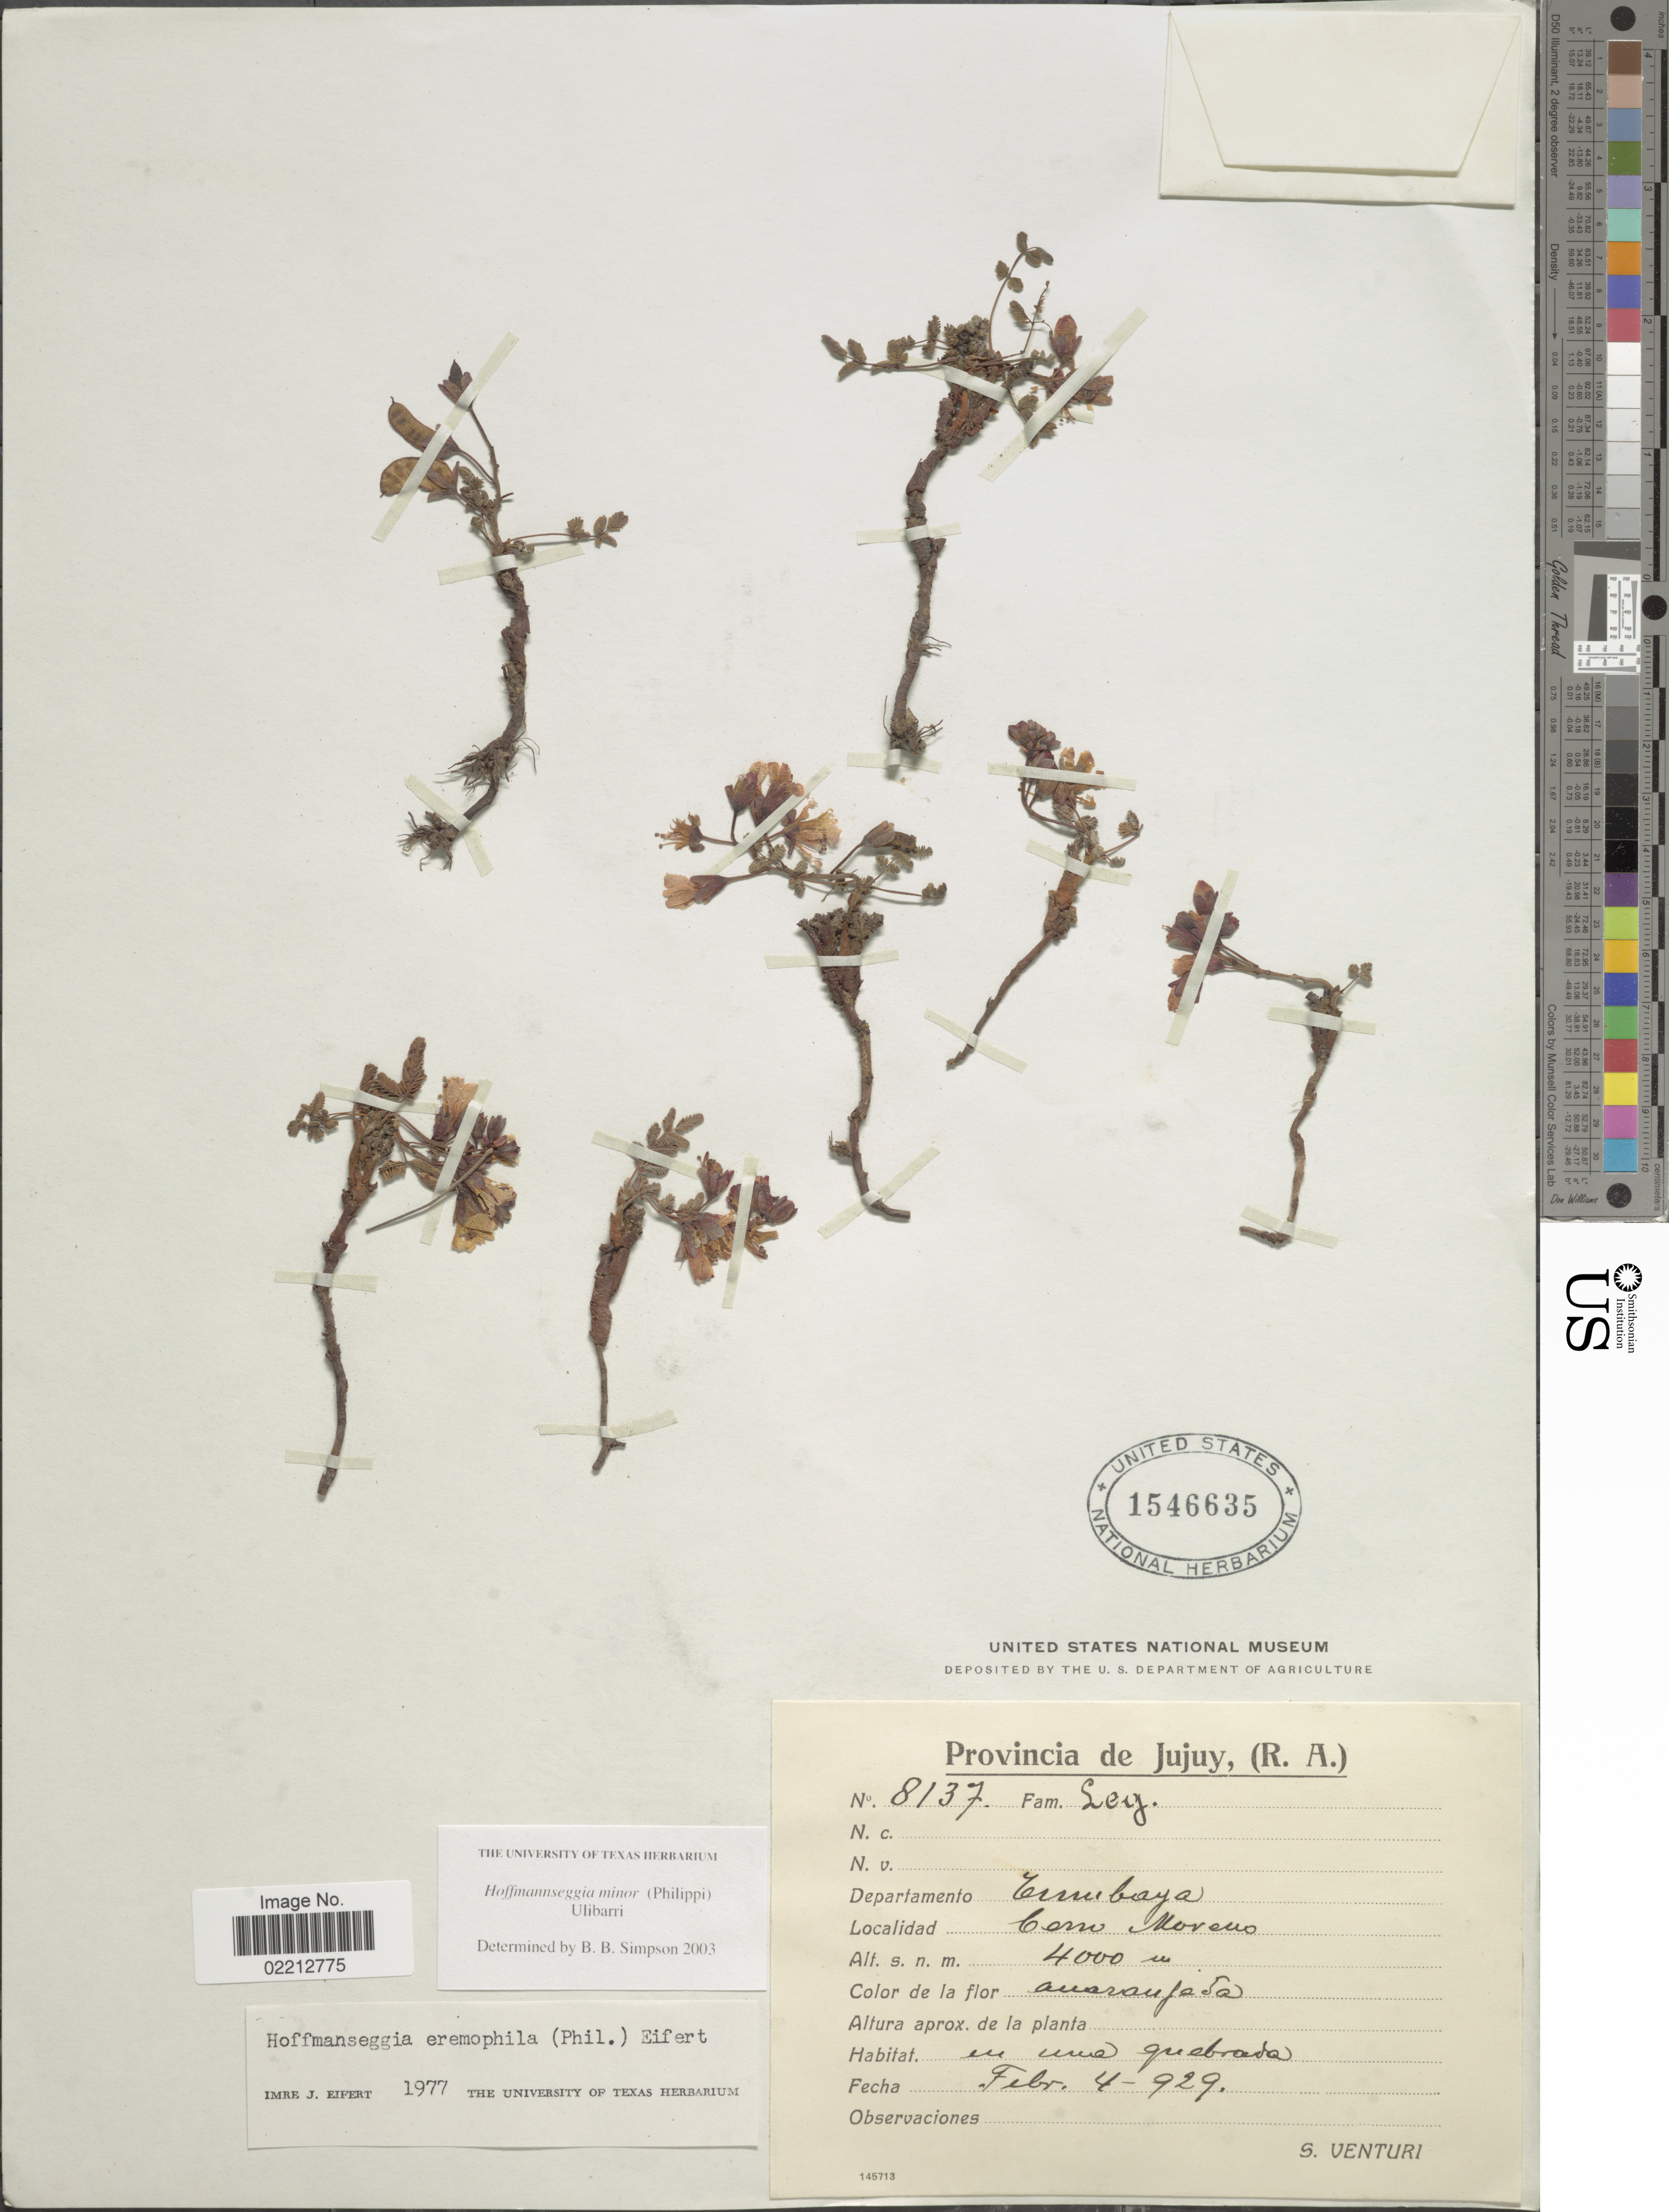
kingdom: Plantae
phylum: Tracheophyta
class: Magnoliopsida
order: Fabales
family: Fabaceae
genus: Hoffmannseggia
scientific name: Hoffmannseggia minor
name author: Phil.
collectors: S. Venturi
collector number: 8137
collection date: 1929-02-04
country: Argentina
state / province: Jujuy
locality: Departamento Tumbaya, Cerro Moreno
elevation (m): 4000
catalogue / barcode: US 1546635